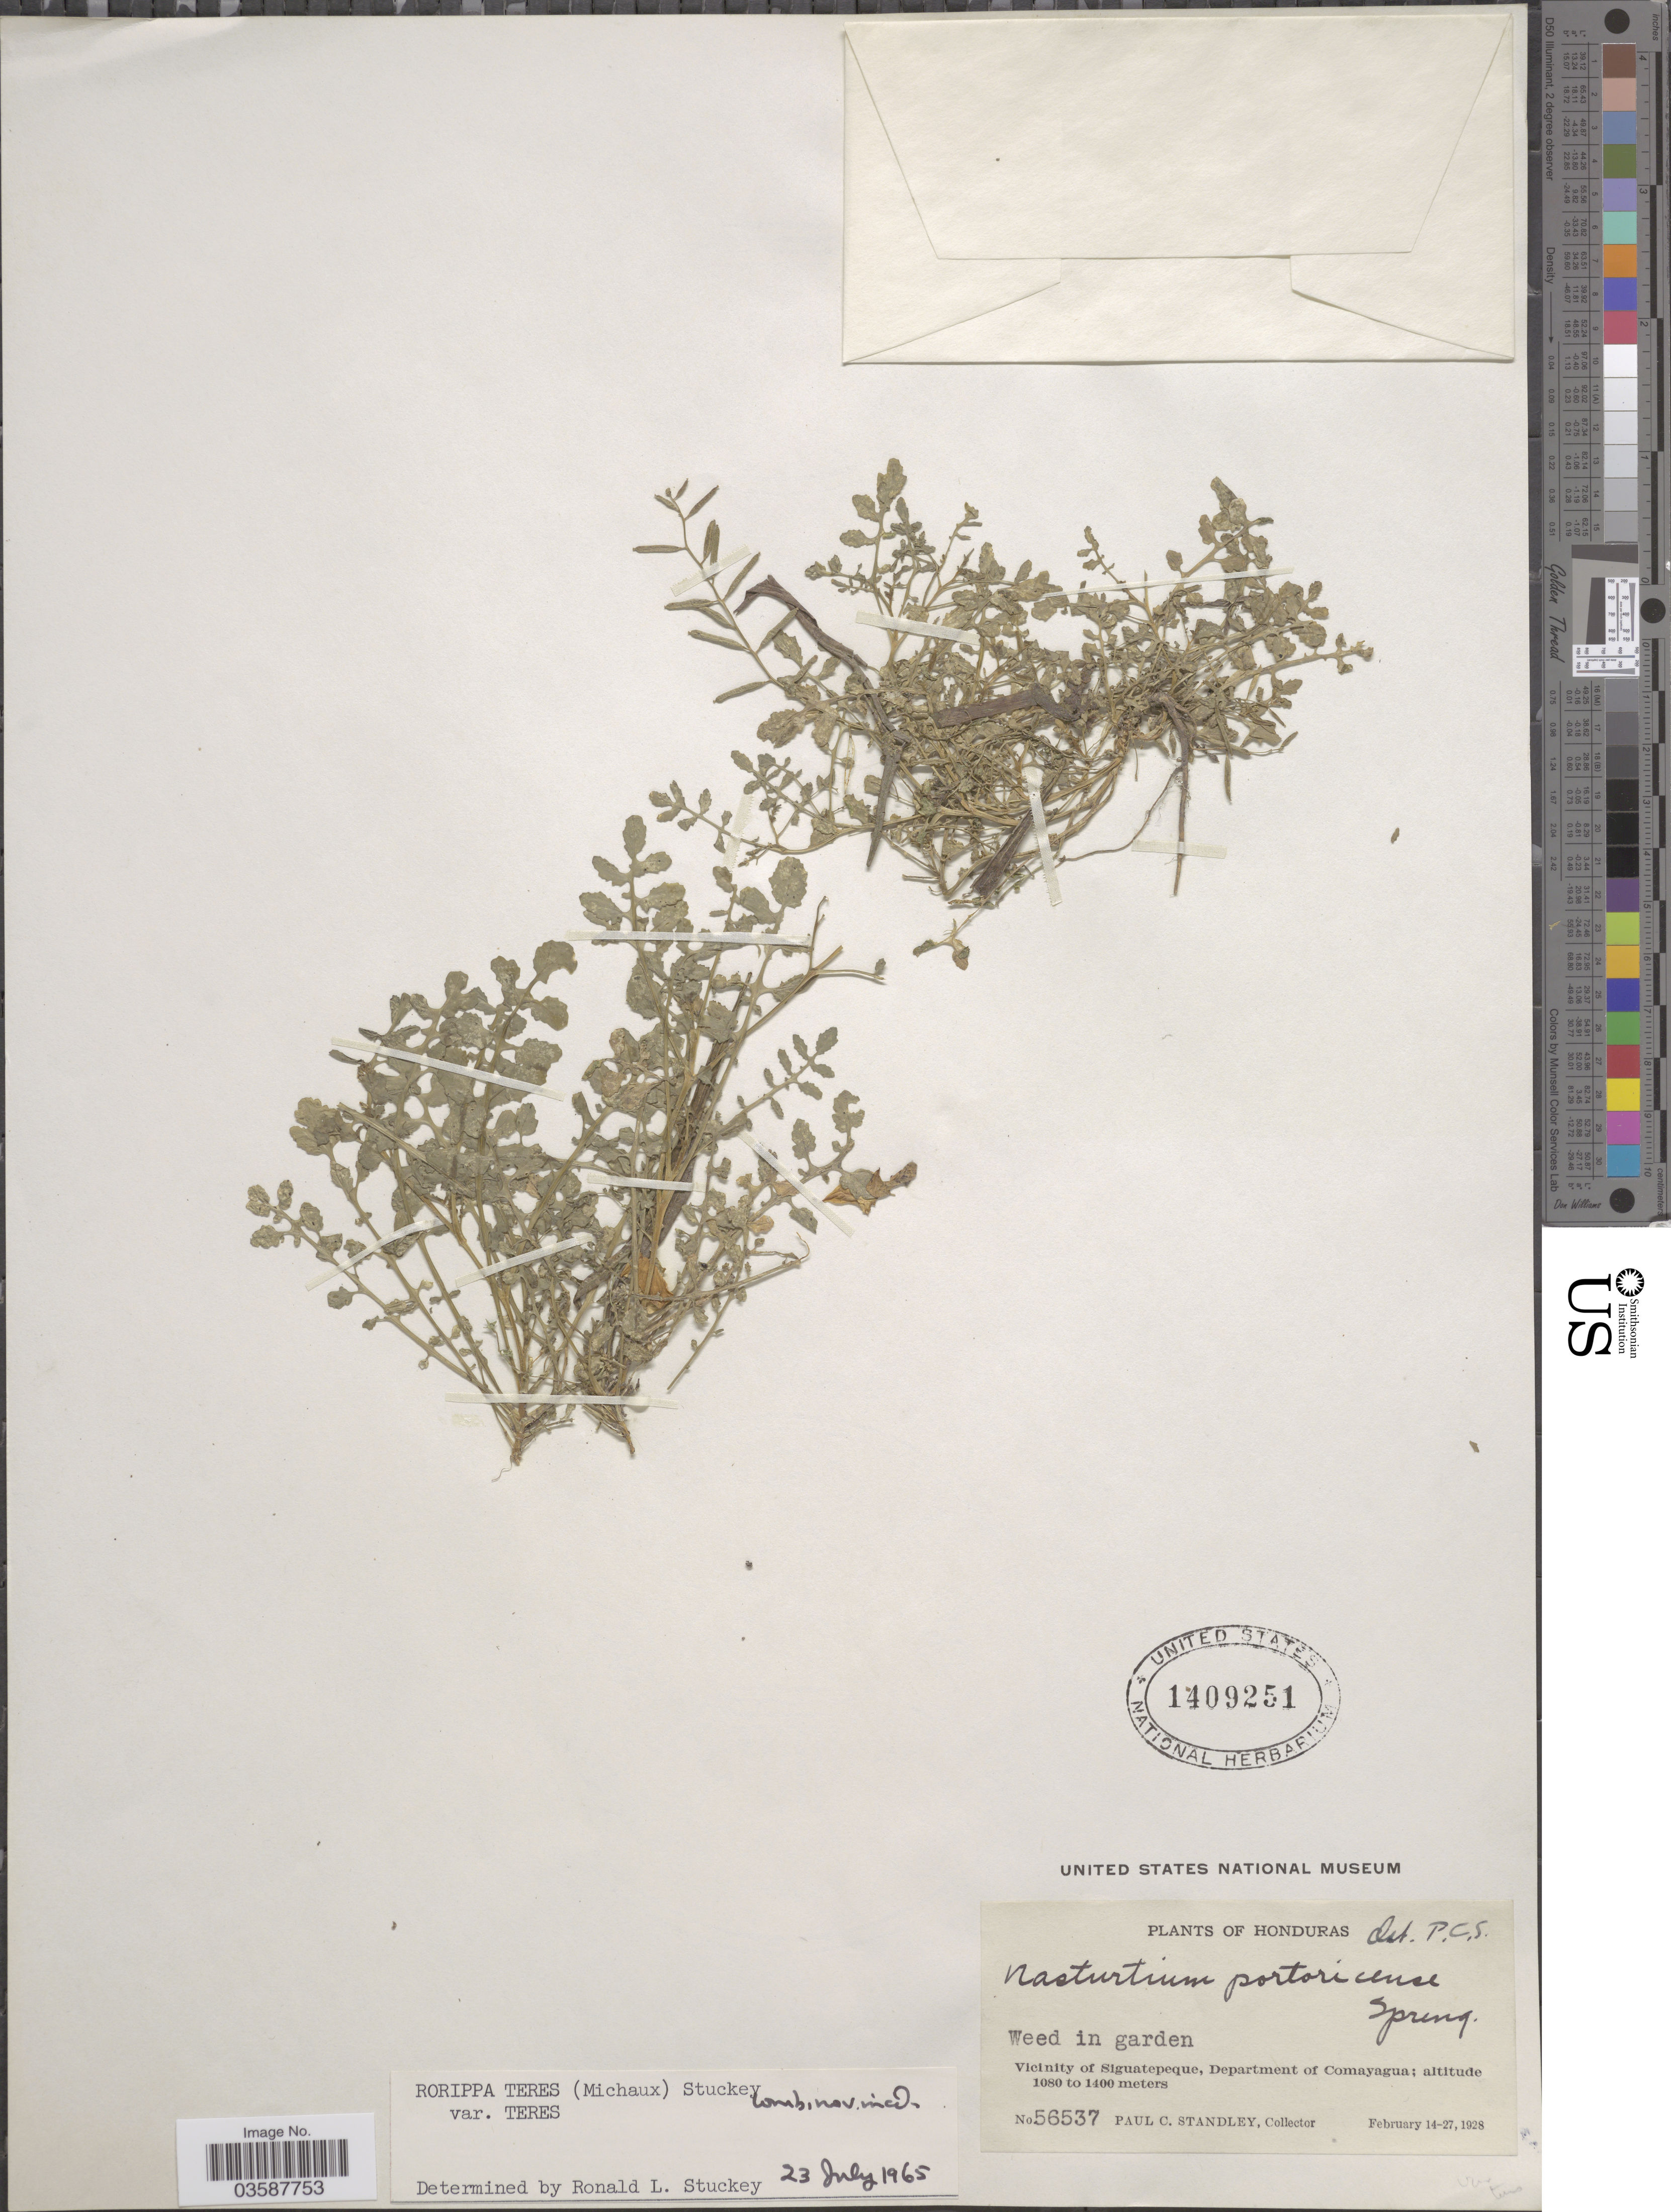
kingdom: Plantae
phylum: Tracheophyta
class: Magnoliopsida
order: Brassicales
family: Brassicaceae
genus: Rorippa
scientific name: Rorippa teres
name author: (Michx.) Stuckey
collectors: P. C. Standley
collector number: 56537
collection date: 1928-02-14/1928-02-27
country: Honduras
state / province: Comayagua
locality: Vicinity of Siguatepeque, Department of Comayagua.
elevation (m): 1080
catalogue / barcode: US 1409251